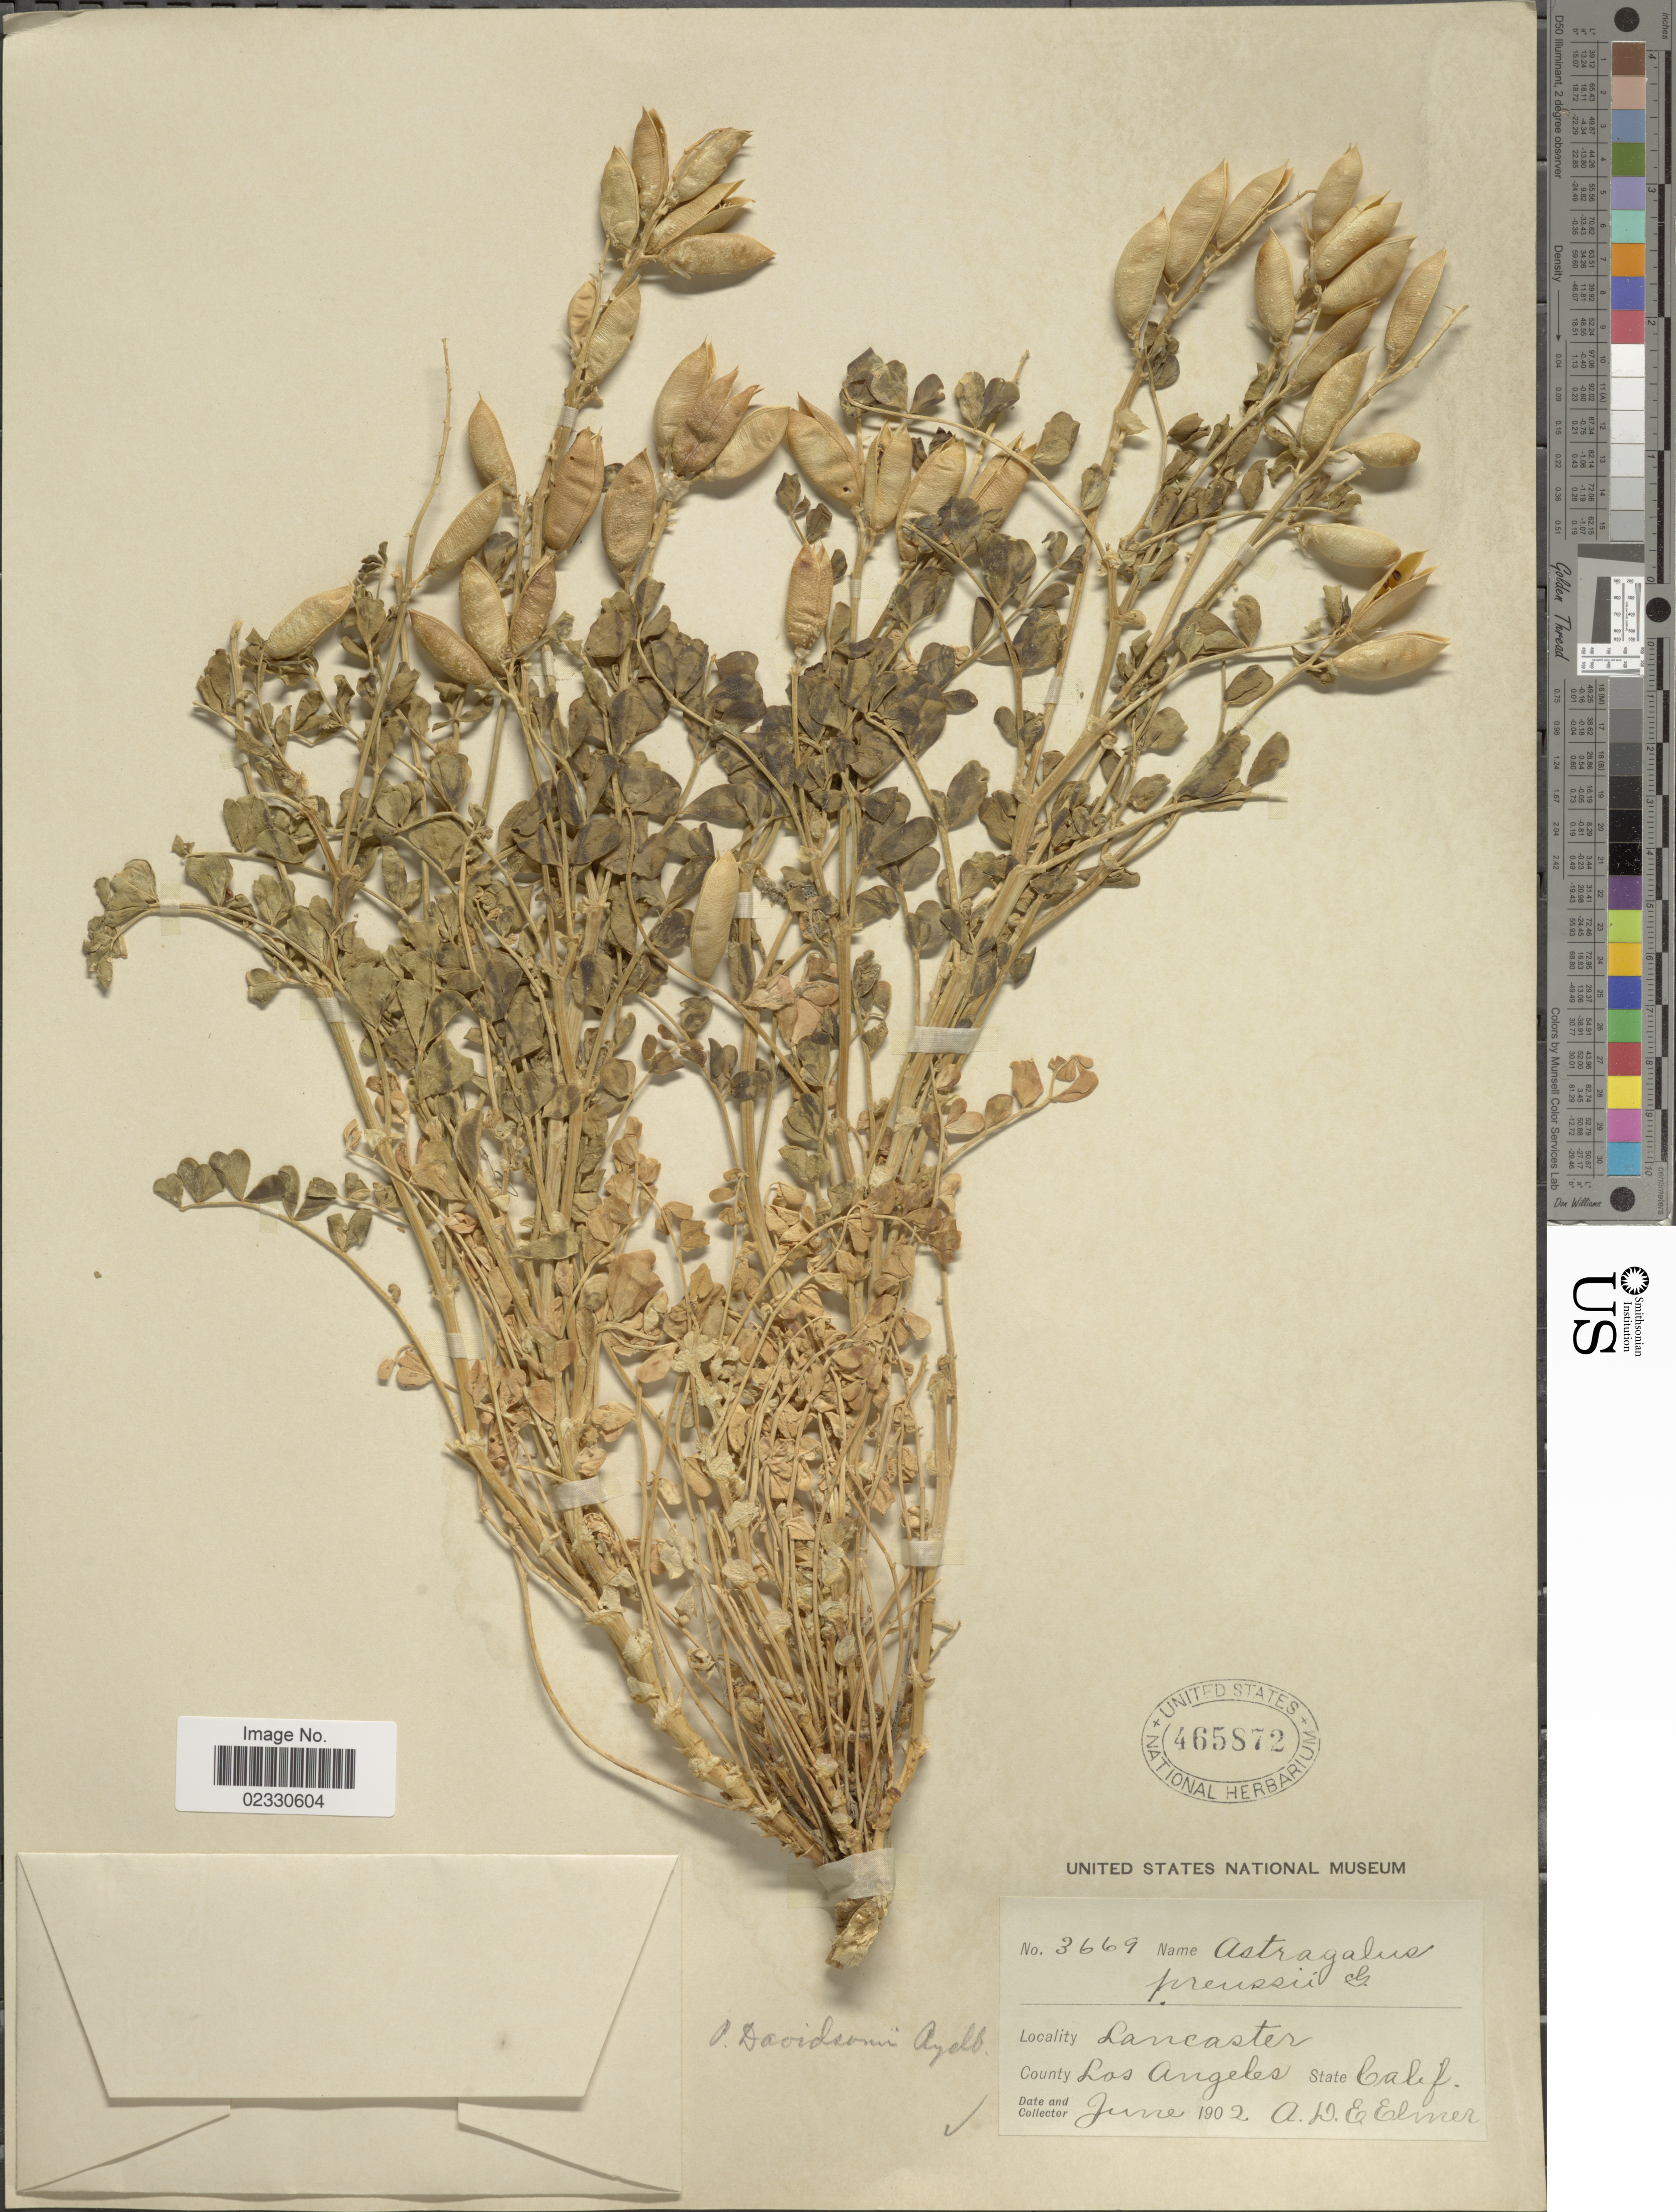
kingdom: Plantae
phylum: Tracheophyta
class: Magnoliopsida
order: Fabales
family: Fabaceae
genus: Astragalus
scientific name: Astragalus preussii var. laxiflorus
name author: A. Gray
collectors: A. D. E. Elmer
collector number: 3669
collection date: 1902-06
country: United States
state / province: California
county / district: Los Angeles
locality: Lancaster, County Los Angeles, State Calif.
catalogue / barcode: US 465872